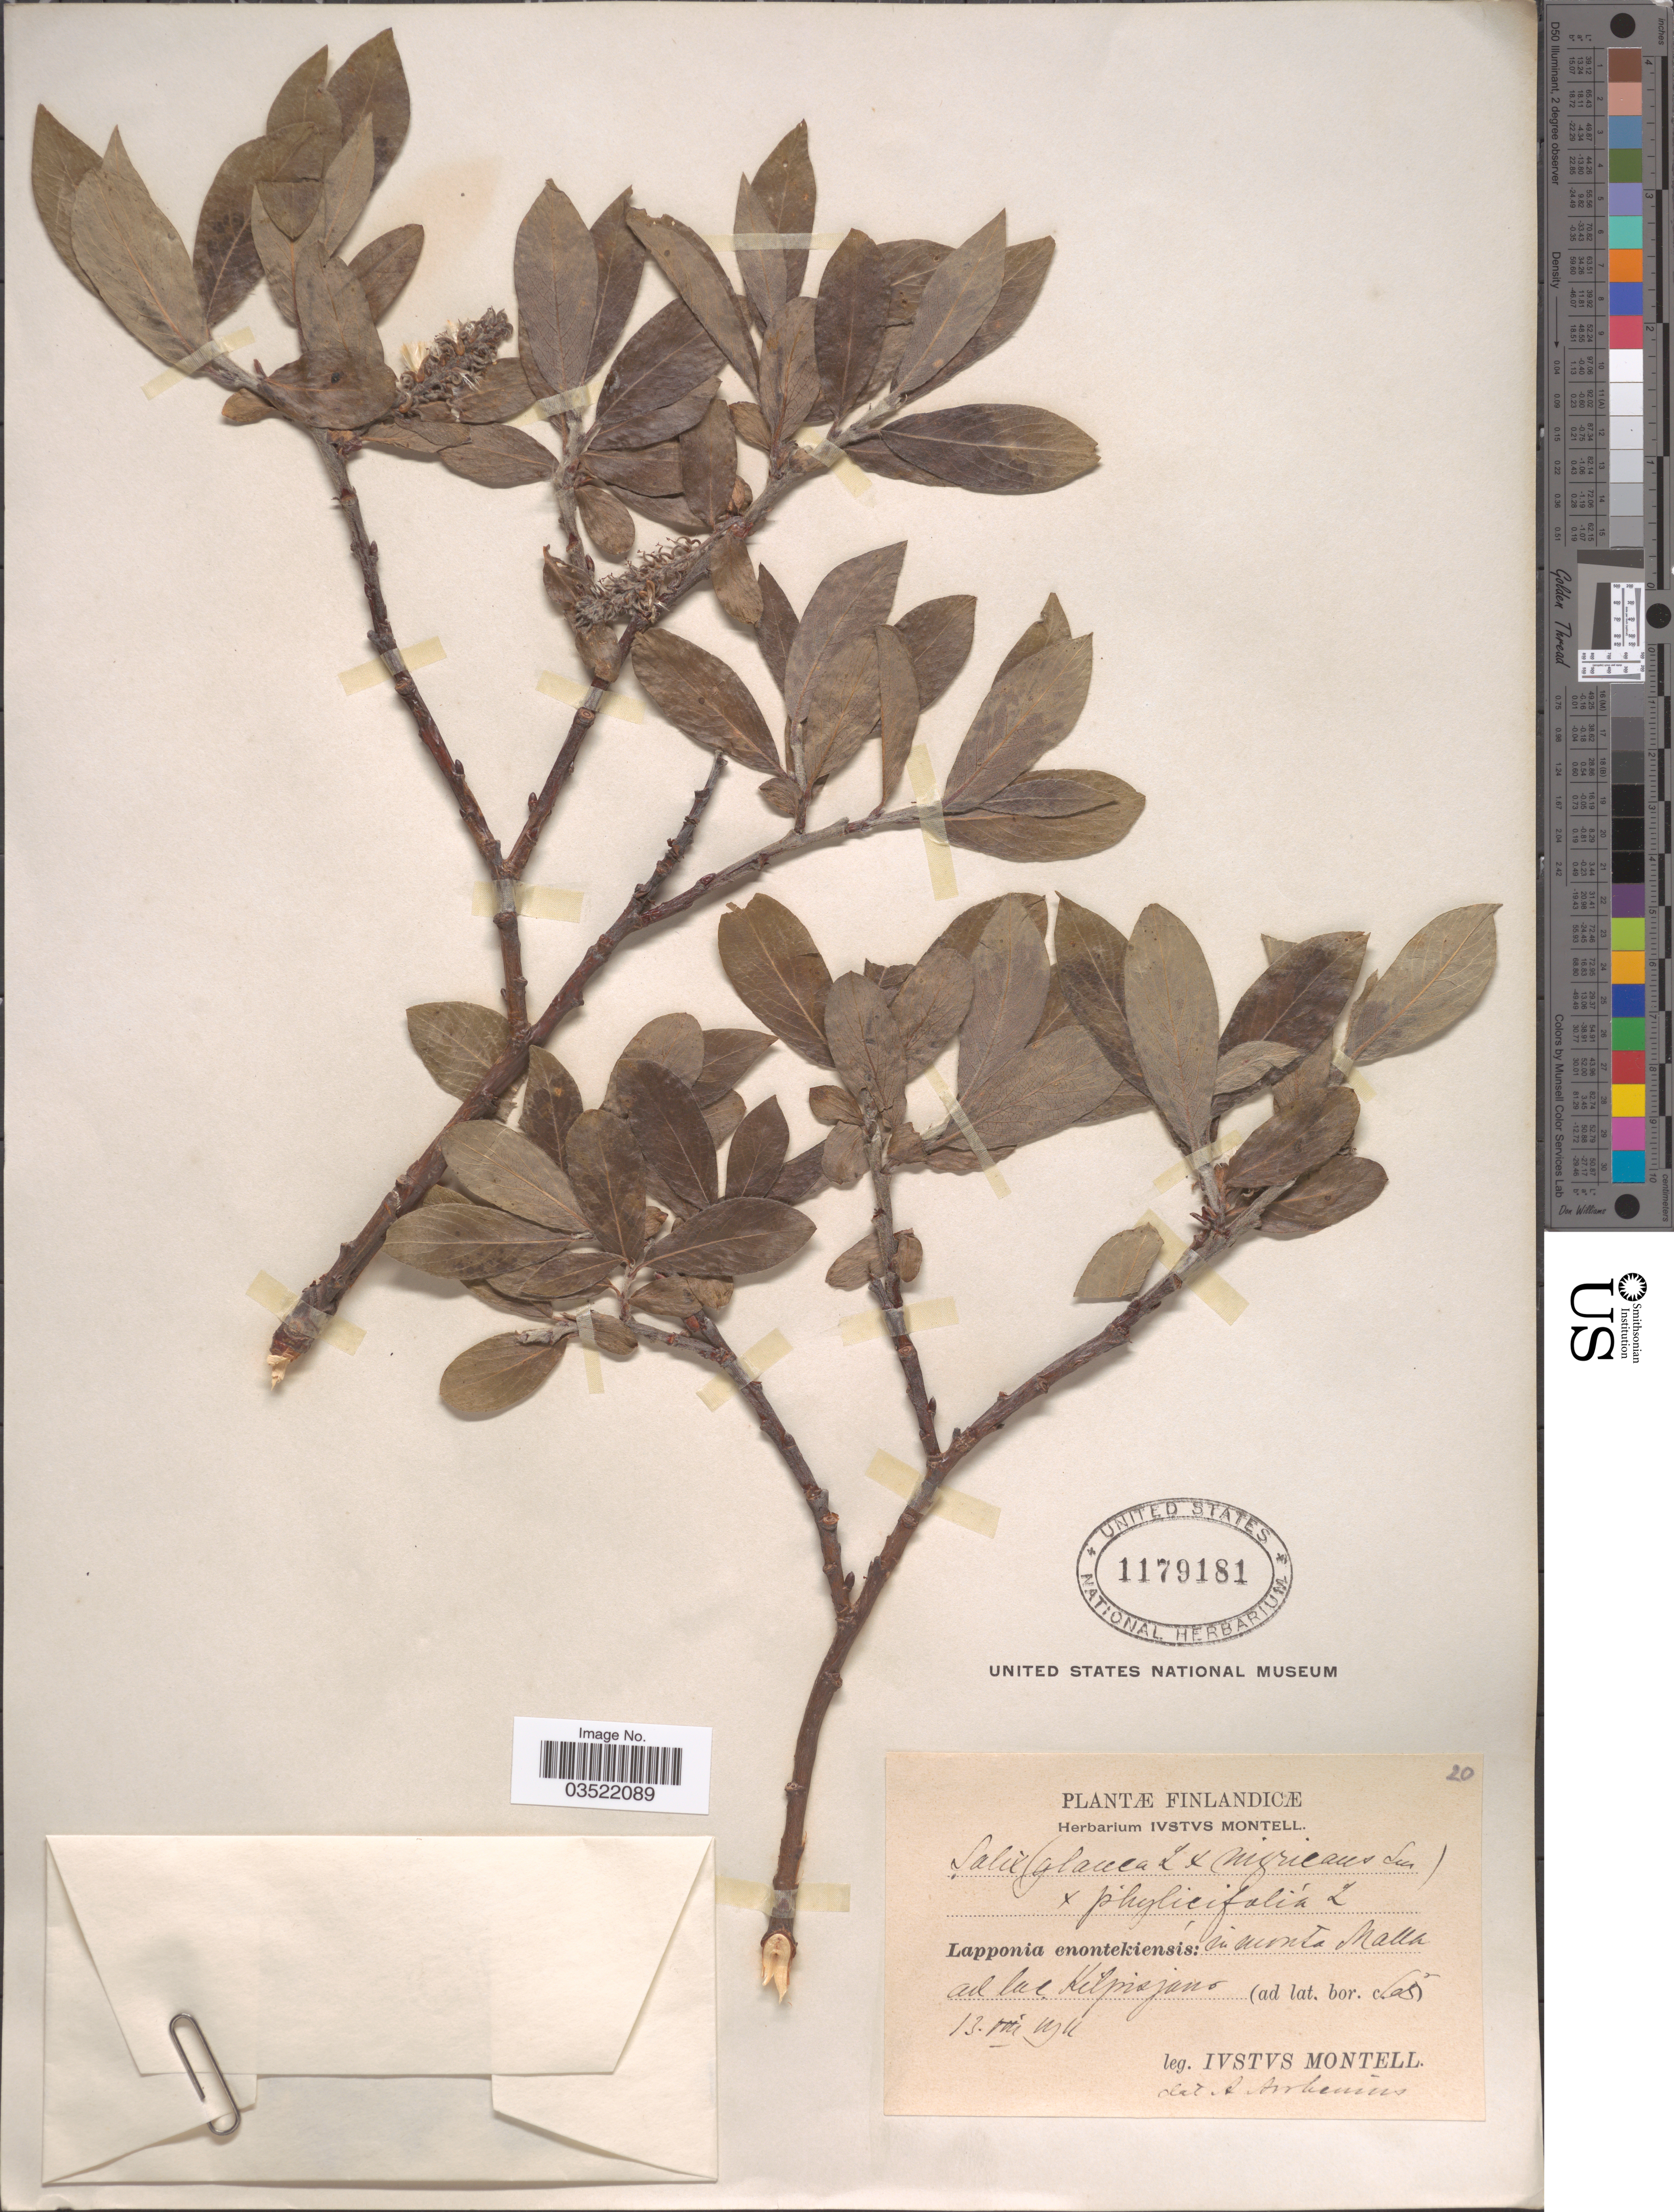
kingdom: Plantae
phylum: Tracheophyta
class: Magnoliopsida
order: Malpighiales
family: Salicaceae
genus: Salix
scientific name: Salix glauca x S. nigricans Sm. x S. phylicifolia L.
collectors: I. Montell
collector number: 20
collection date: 1911-08-13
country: Finland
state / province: Lappi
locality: Kilpisjarvi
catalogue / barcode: US 1179181